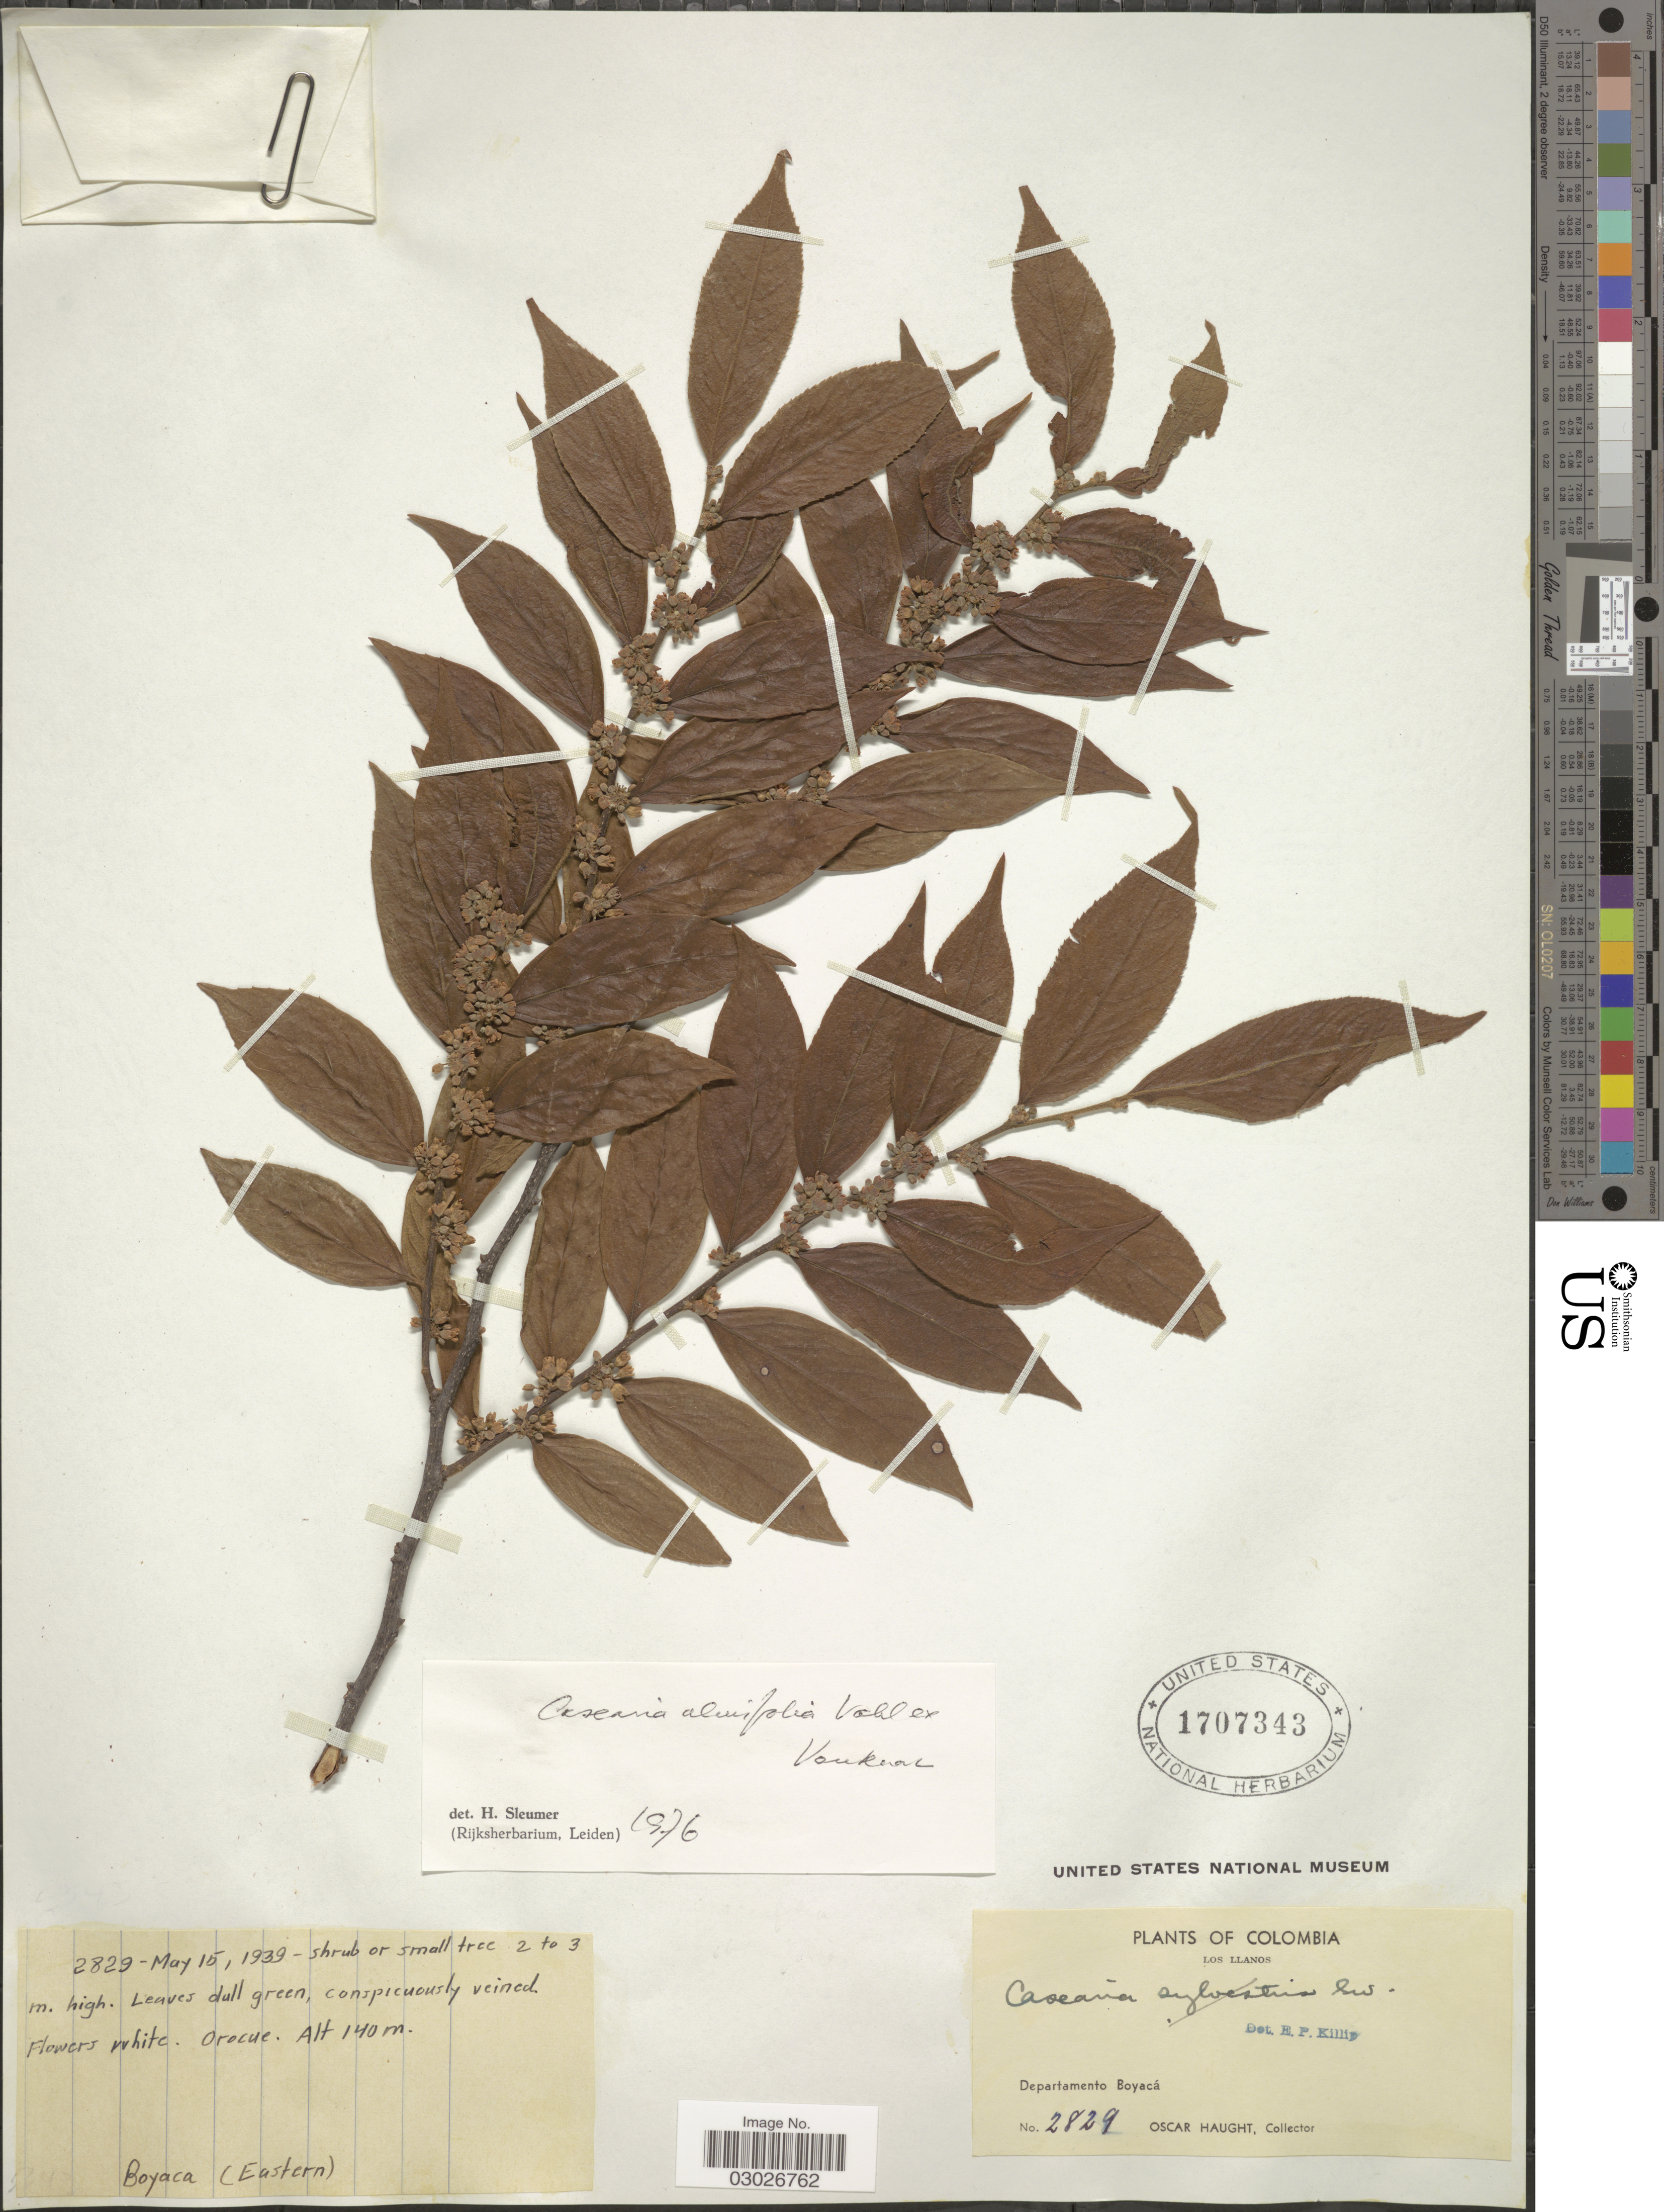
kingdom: Plantae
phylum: Tracheophyta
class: Magnoliopsida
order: Malpighiales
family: Salicaceae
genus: Casearia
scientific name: Casearia ulmifolia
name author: Vahl ex Vent.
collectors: O. L. Haught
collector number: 2829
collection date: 1939-05-15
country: Colombia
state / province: Boyacá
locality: Orocue. Boyaca (Eastern). Los Llanos. Departamento Boyacá.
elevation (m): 140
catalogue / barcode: US 1707343